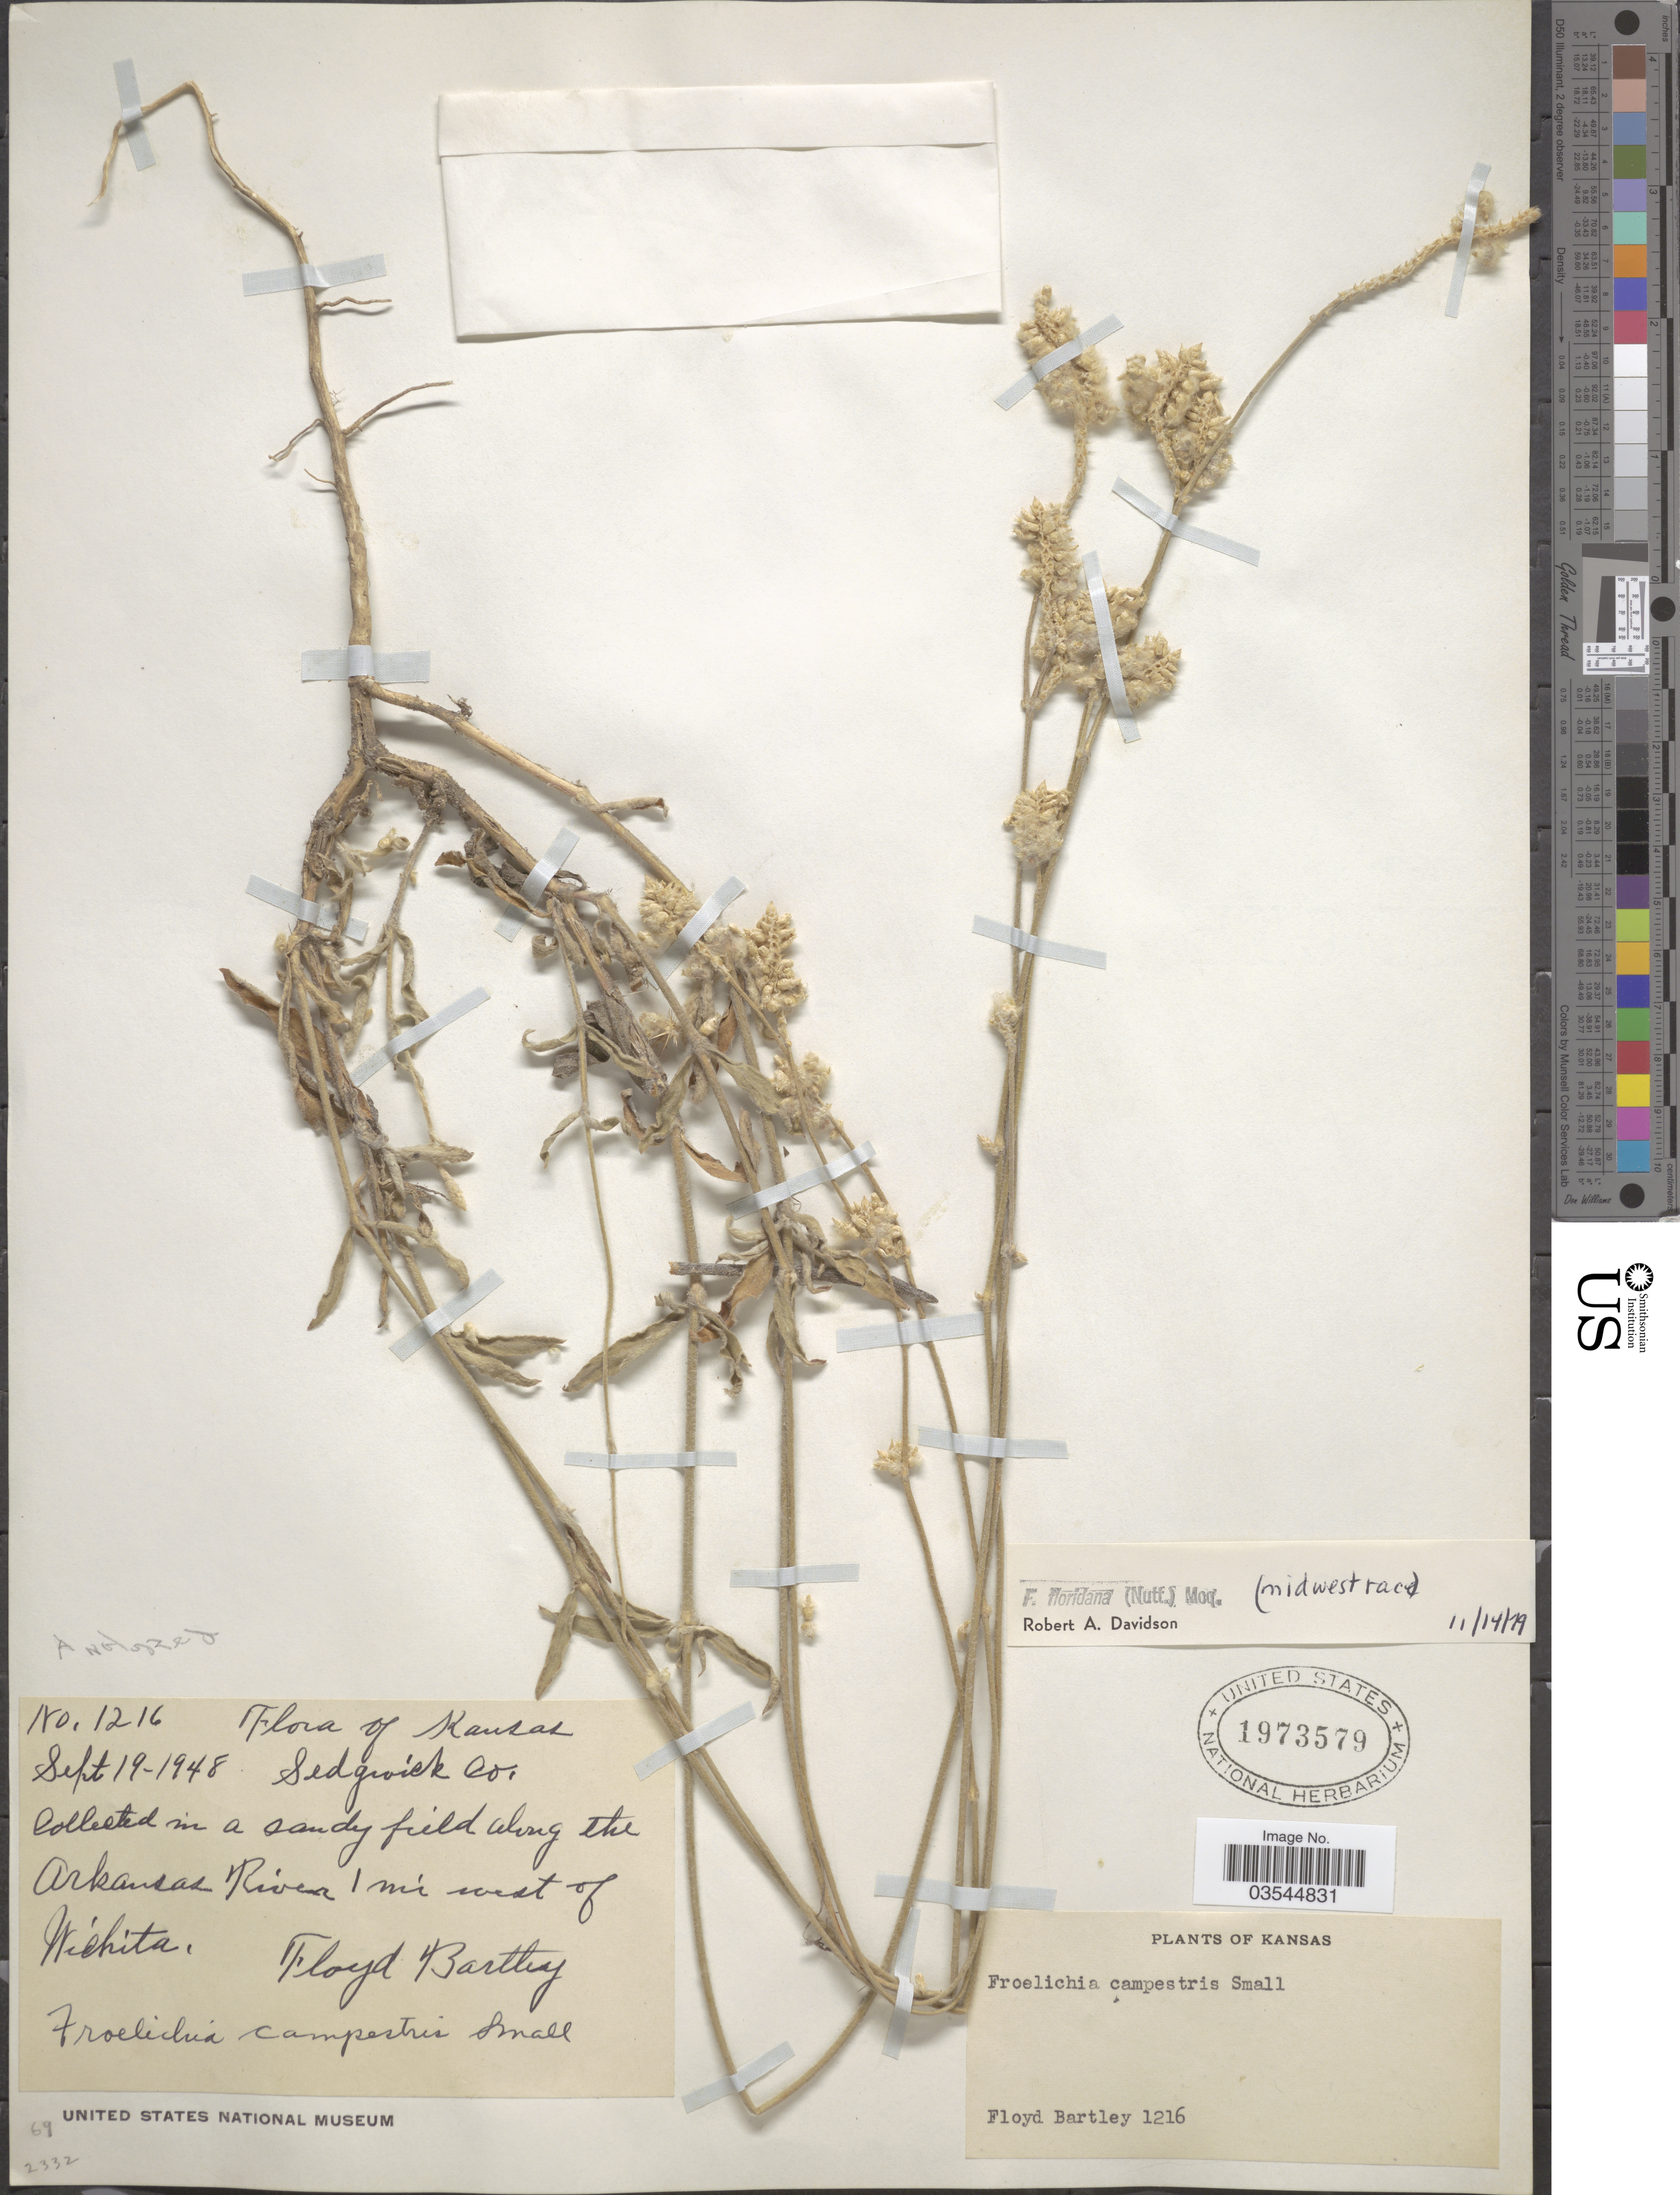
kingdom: Plantae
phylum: Tracheophyta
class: Magnoliopsida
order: Caryophyllales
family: Amaranthaceae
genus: Froelichia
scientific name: Froelichia floridana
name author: (Nutt.) Moq.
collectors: F. Bartley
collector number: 1216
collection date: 1948-09-19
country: United States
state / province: Kansas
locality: Sedgwick Co: In a sandy field along the Arkansas River 1 mi west of Wichita.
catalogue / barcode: US 1973579